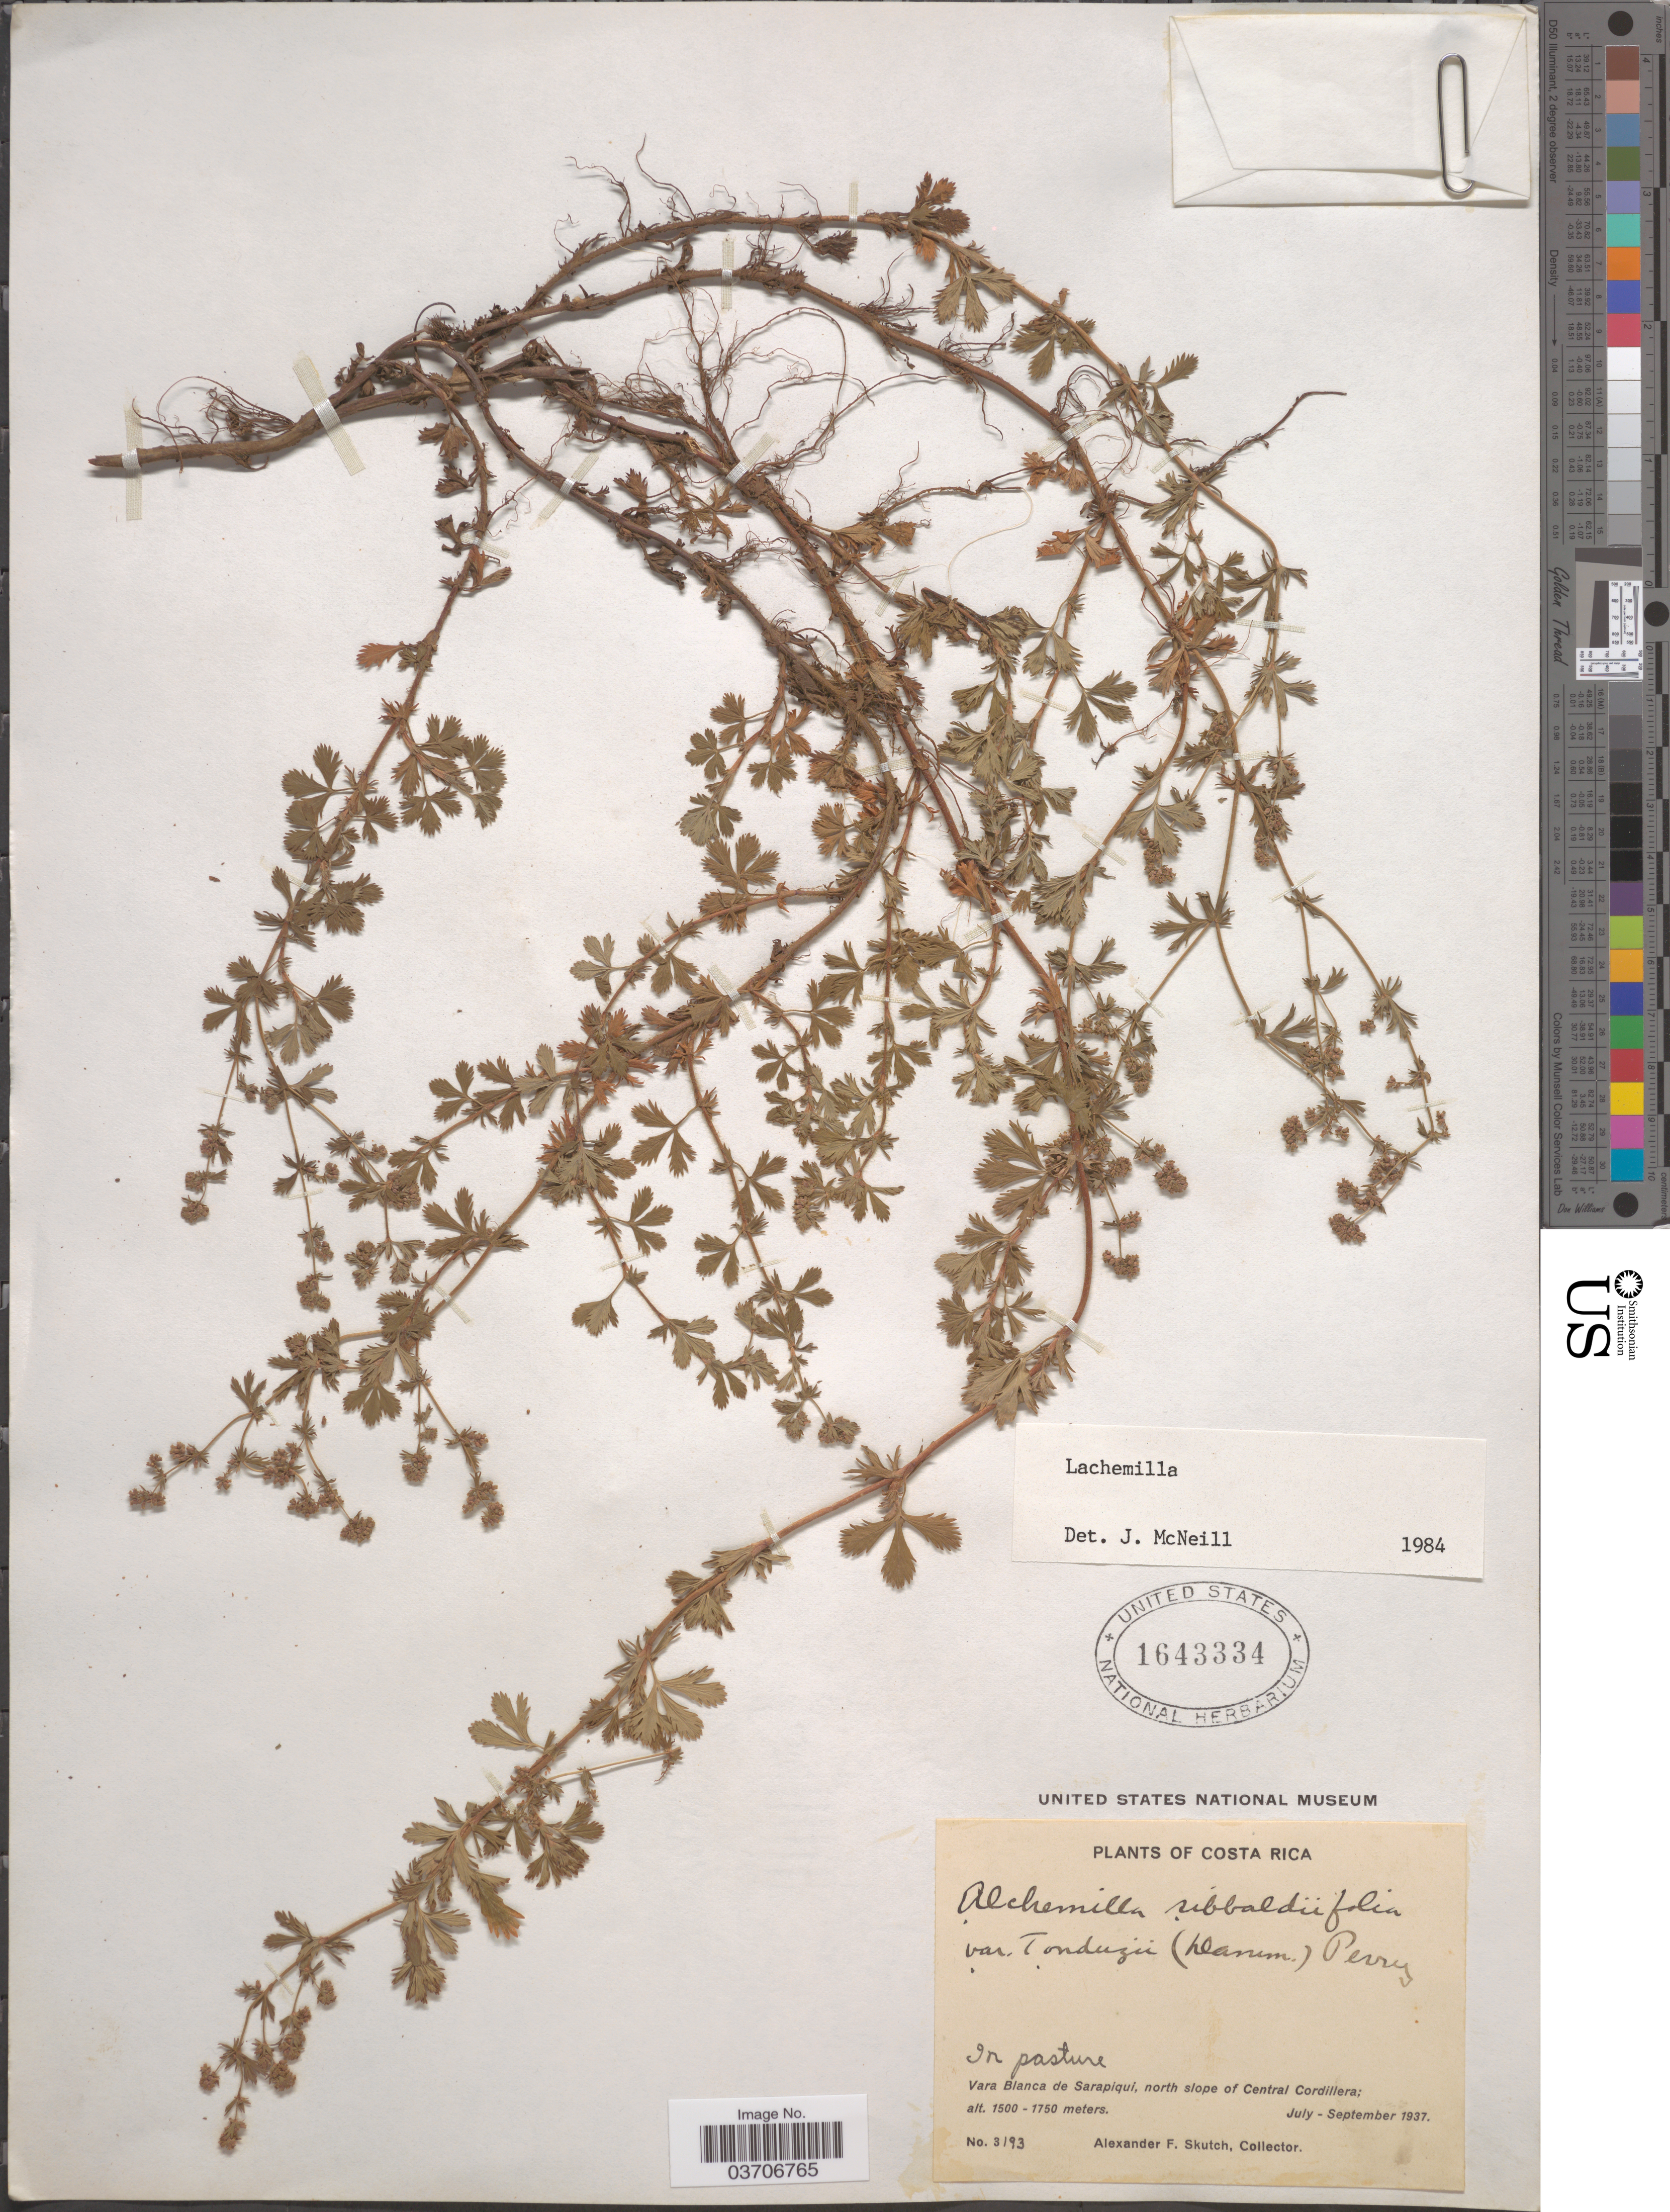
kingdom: Plantae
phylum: Tracheophyta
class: Magnoliopsida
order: Rosales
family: Rosaceae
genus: Lachemilla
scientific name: Lachemilla sp.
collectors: A. F. Skutch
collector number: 3193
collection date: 1937-07/1937-09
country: Costa Rica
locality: Vara Blanca de Sarapiqui, north slope of Central Cordillera.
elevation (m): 1500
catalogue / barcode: US 1643334